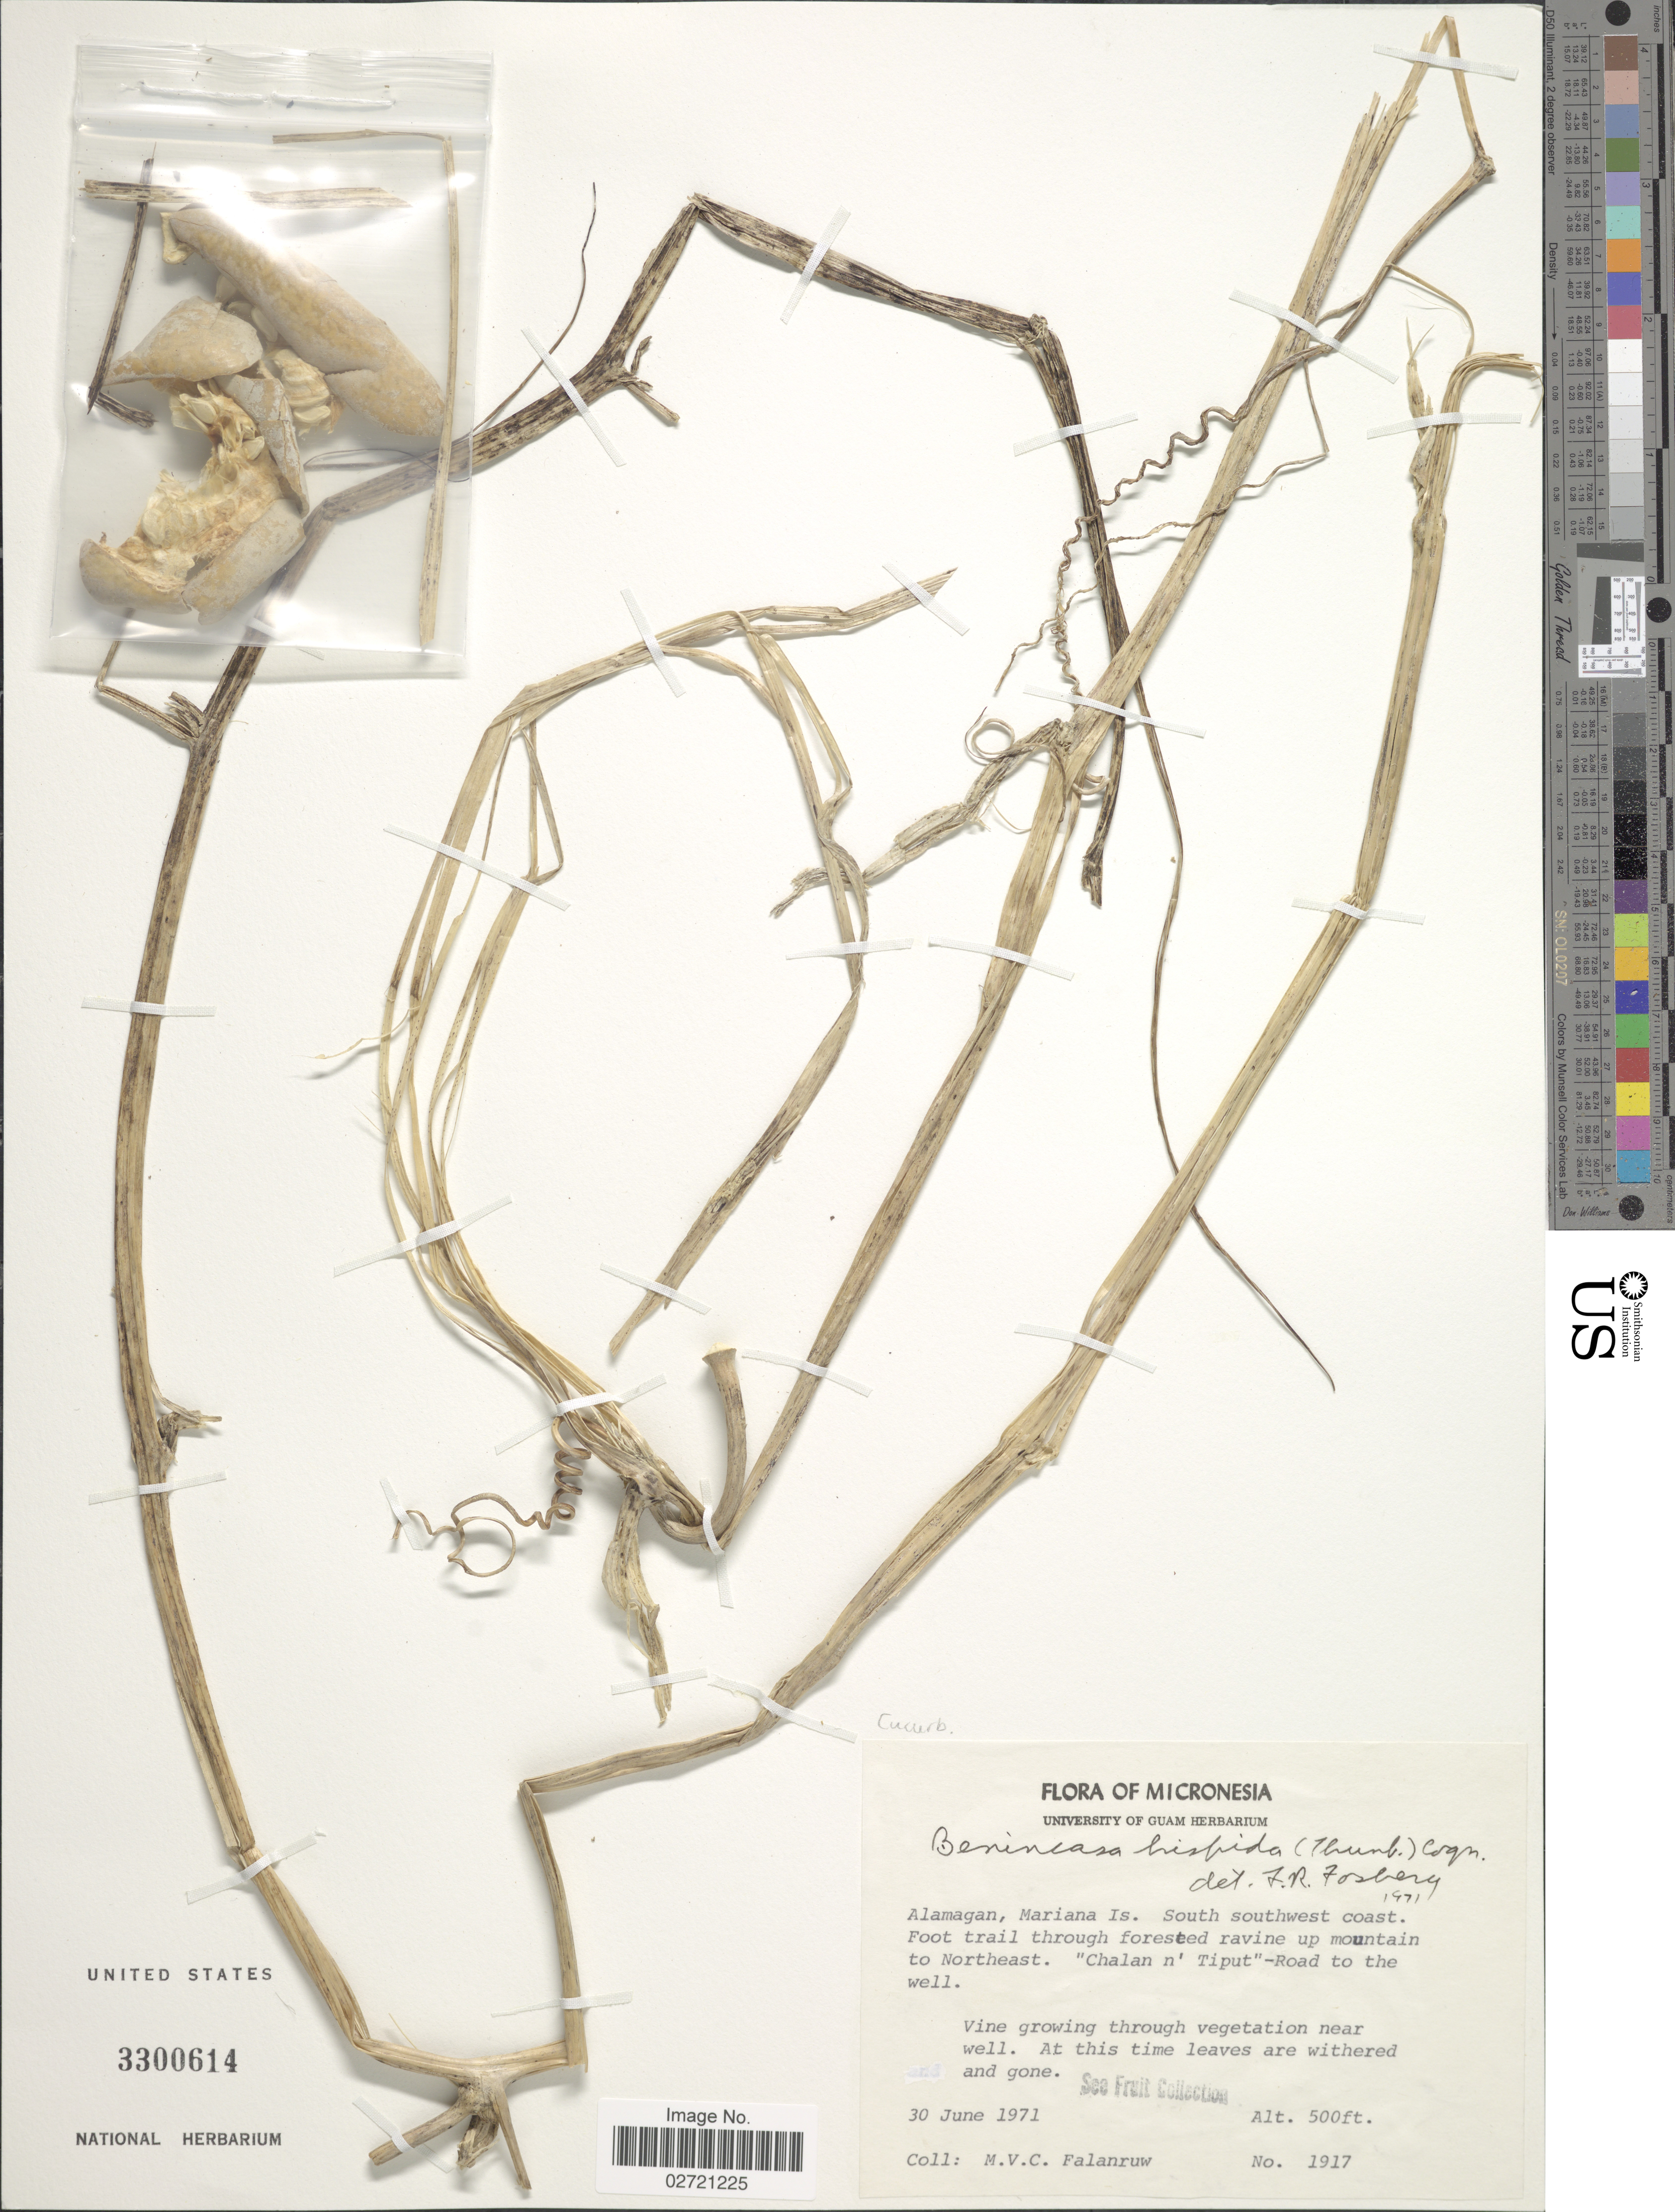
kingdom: Plantae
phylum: Tracheophyta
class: Magnoliopsida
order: Cucurbitales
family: Cucurbitaceae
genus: Benincasa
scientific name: Benincasa hispida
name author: (Thunb.) Cogn.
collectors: M. V. Falanruw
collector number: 1917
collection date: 1971-06-30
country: Northern Mariana Islands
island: Alamagan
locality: Alamagan, Mariana Is. South southwest coast. Foot trail through forested ravine up mountain to Northeast. "Chalan n'Tiput" -Road to the well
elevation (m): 152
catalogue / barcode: US 3300614